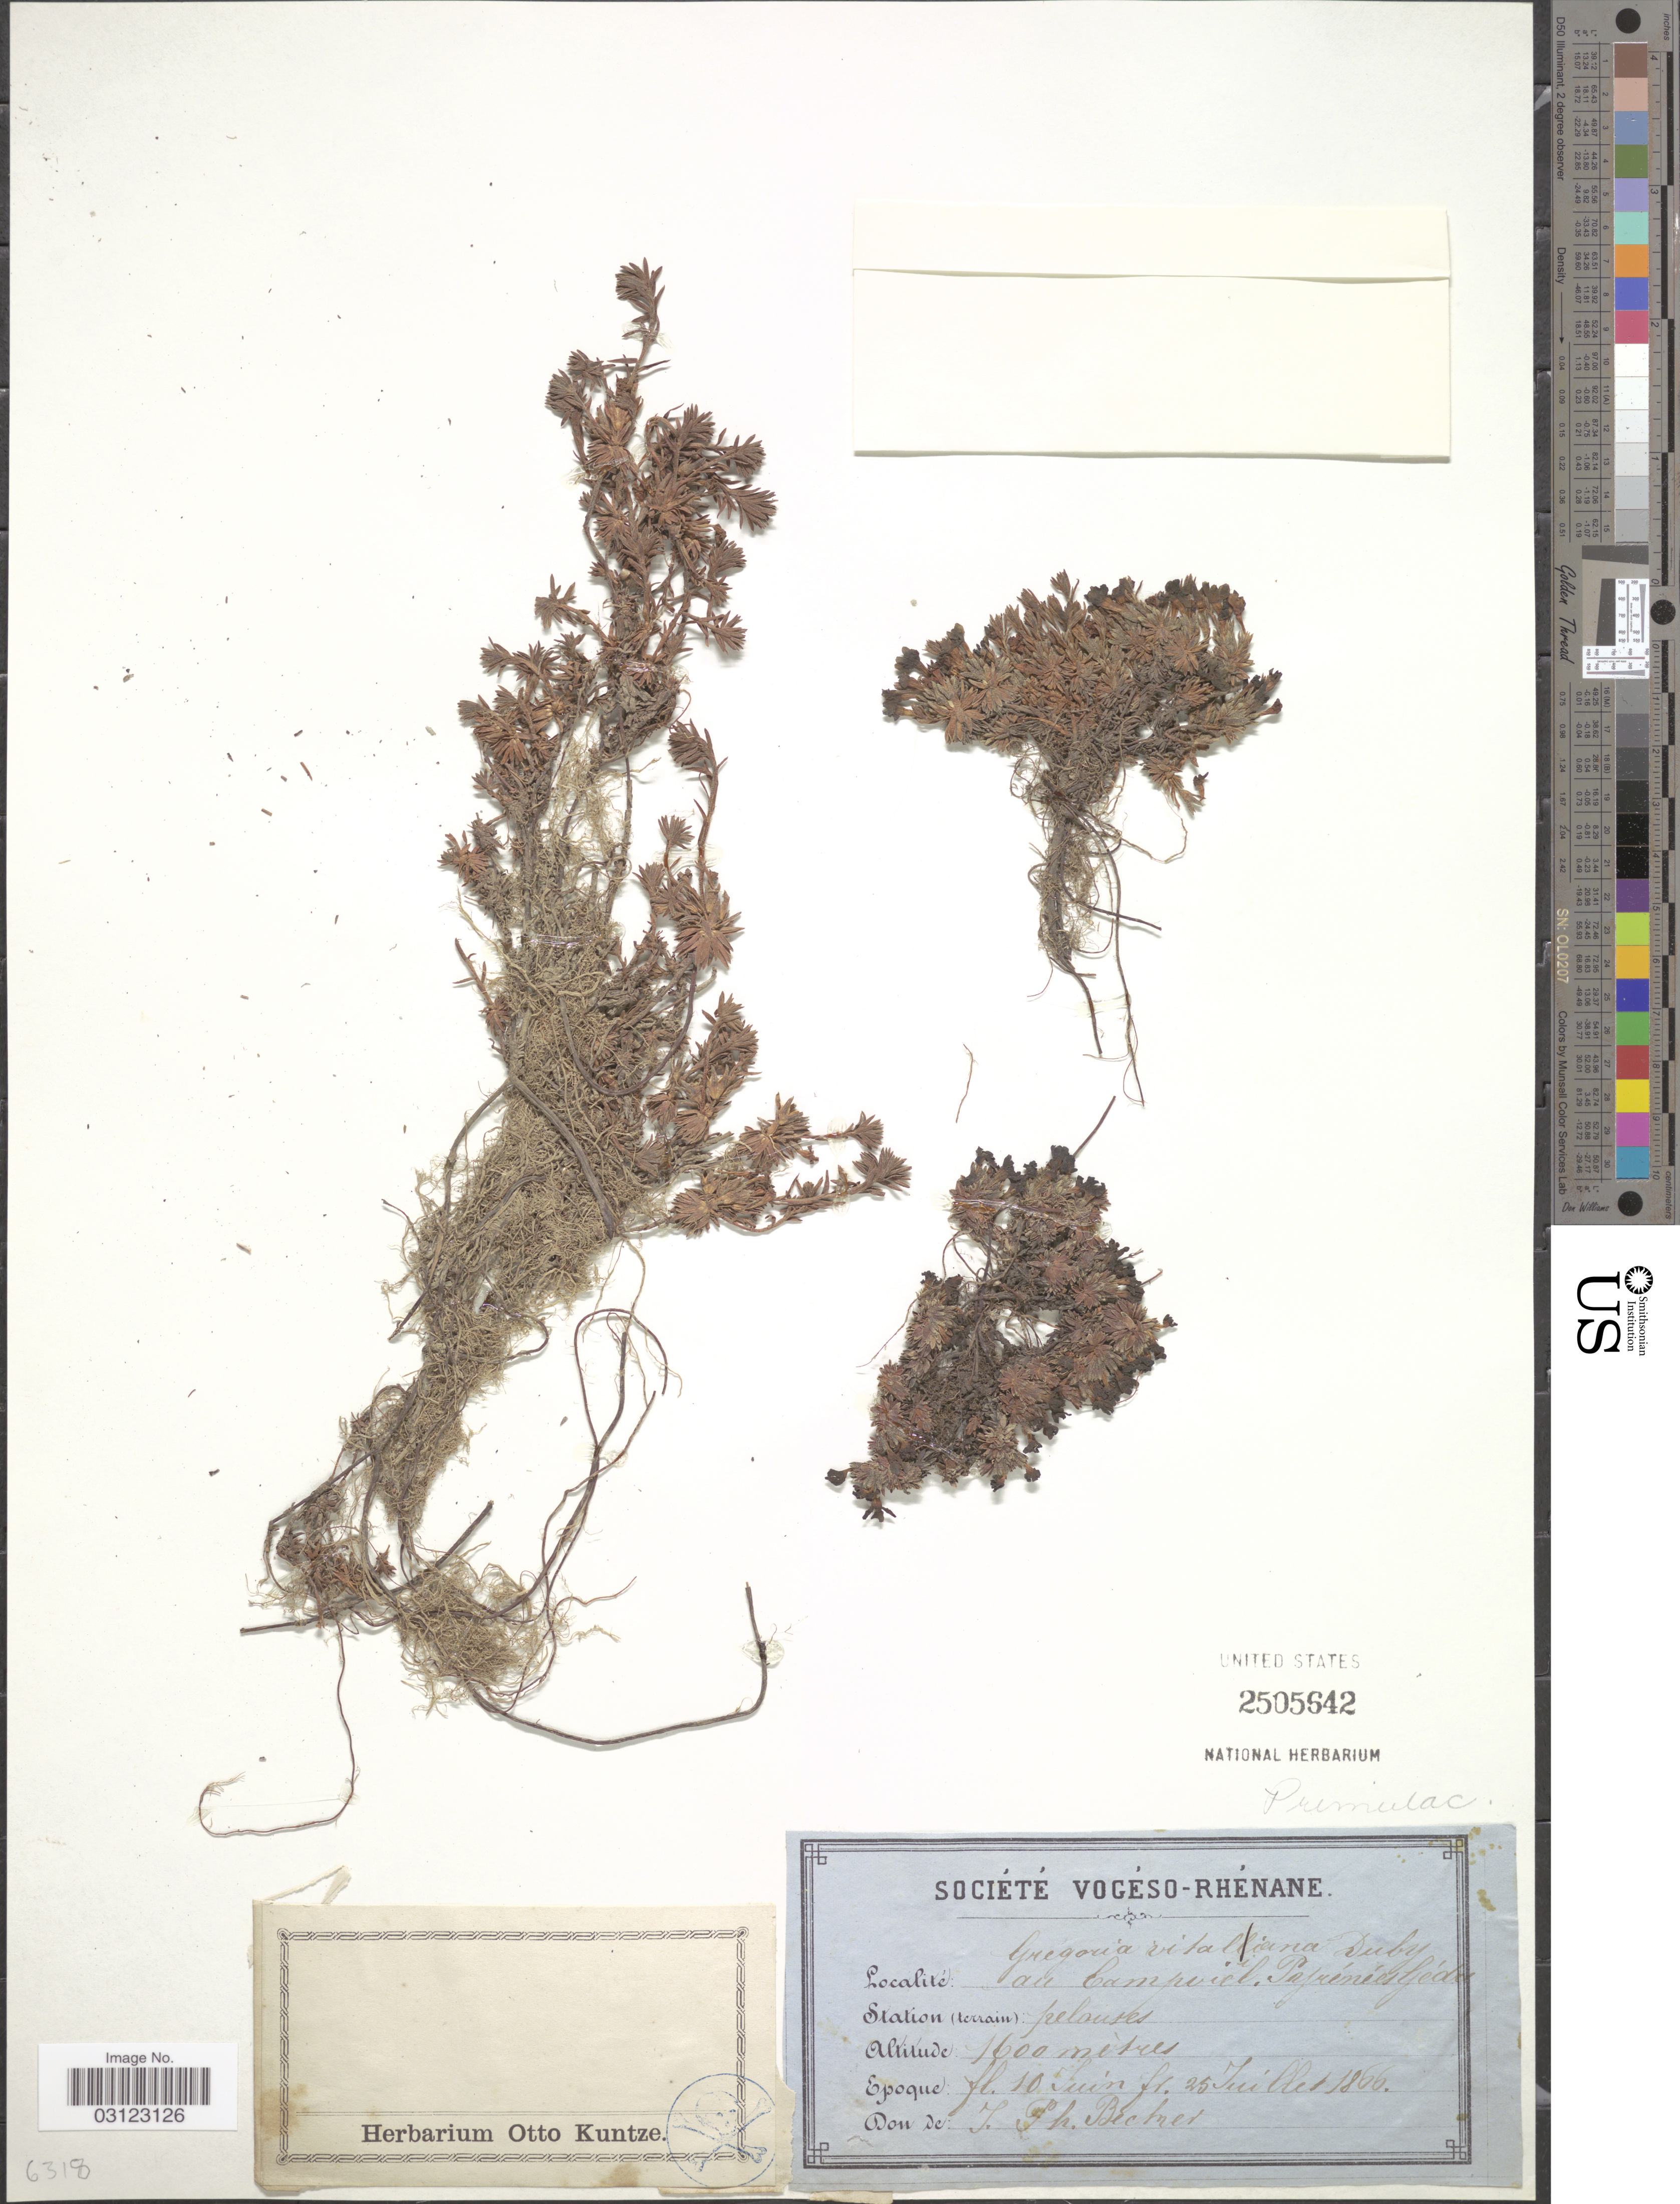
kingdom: Plantae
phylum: Tracheophyta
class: Magnoliopsida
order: Ericales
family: Primulaceae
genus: Douglasia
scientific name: Douglasia vitaliana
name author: (L.) Hook. f. ex B.D. Jacks.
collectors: J. Beckner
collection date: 1866-06-10/1866-07-25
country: France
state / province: Occitanie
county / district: Hautes-Pyrénées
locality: Au Campviel. Pyrénées Gédre.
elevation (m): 1600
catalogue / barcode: US 2505642